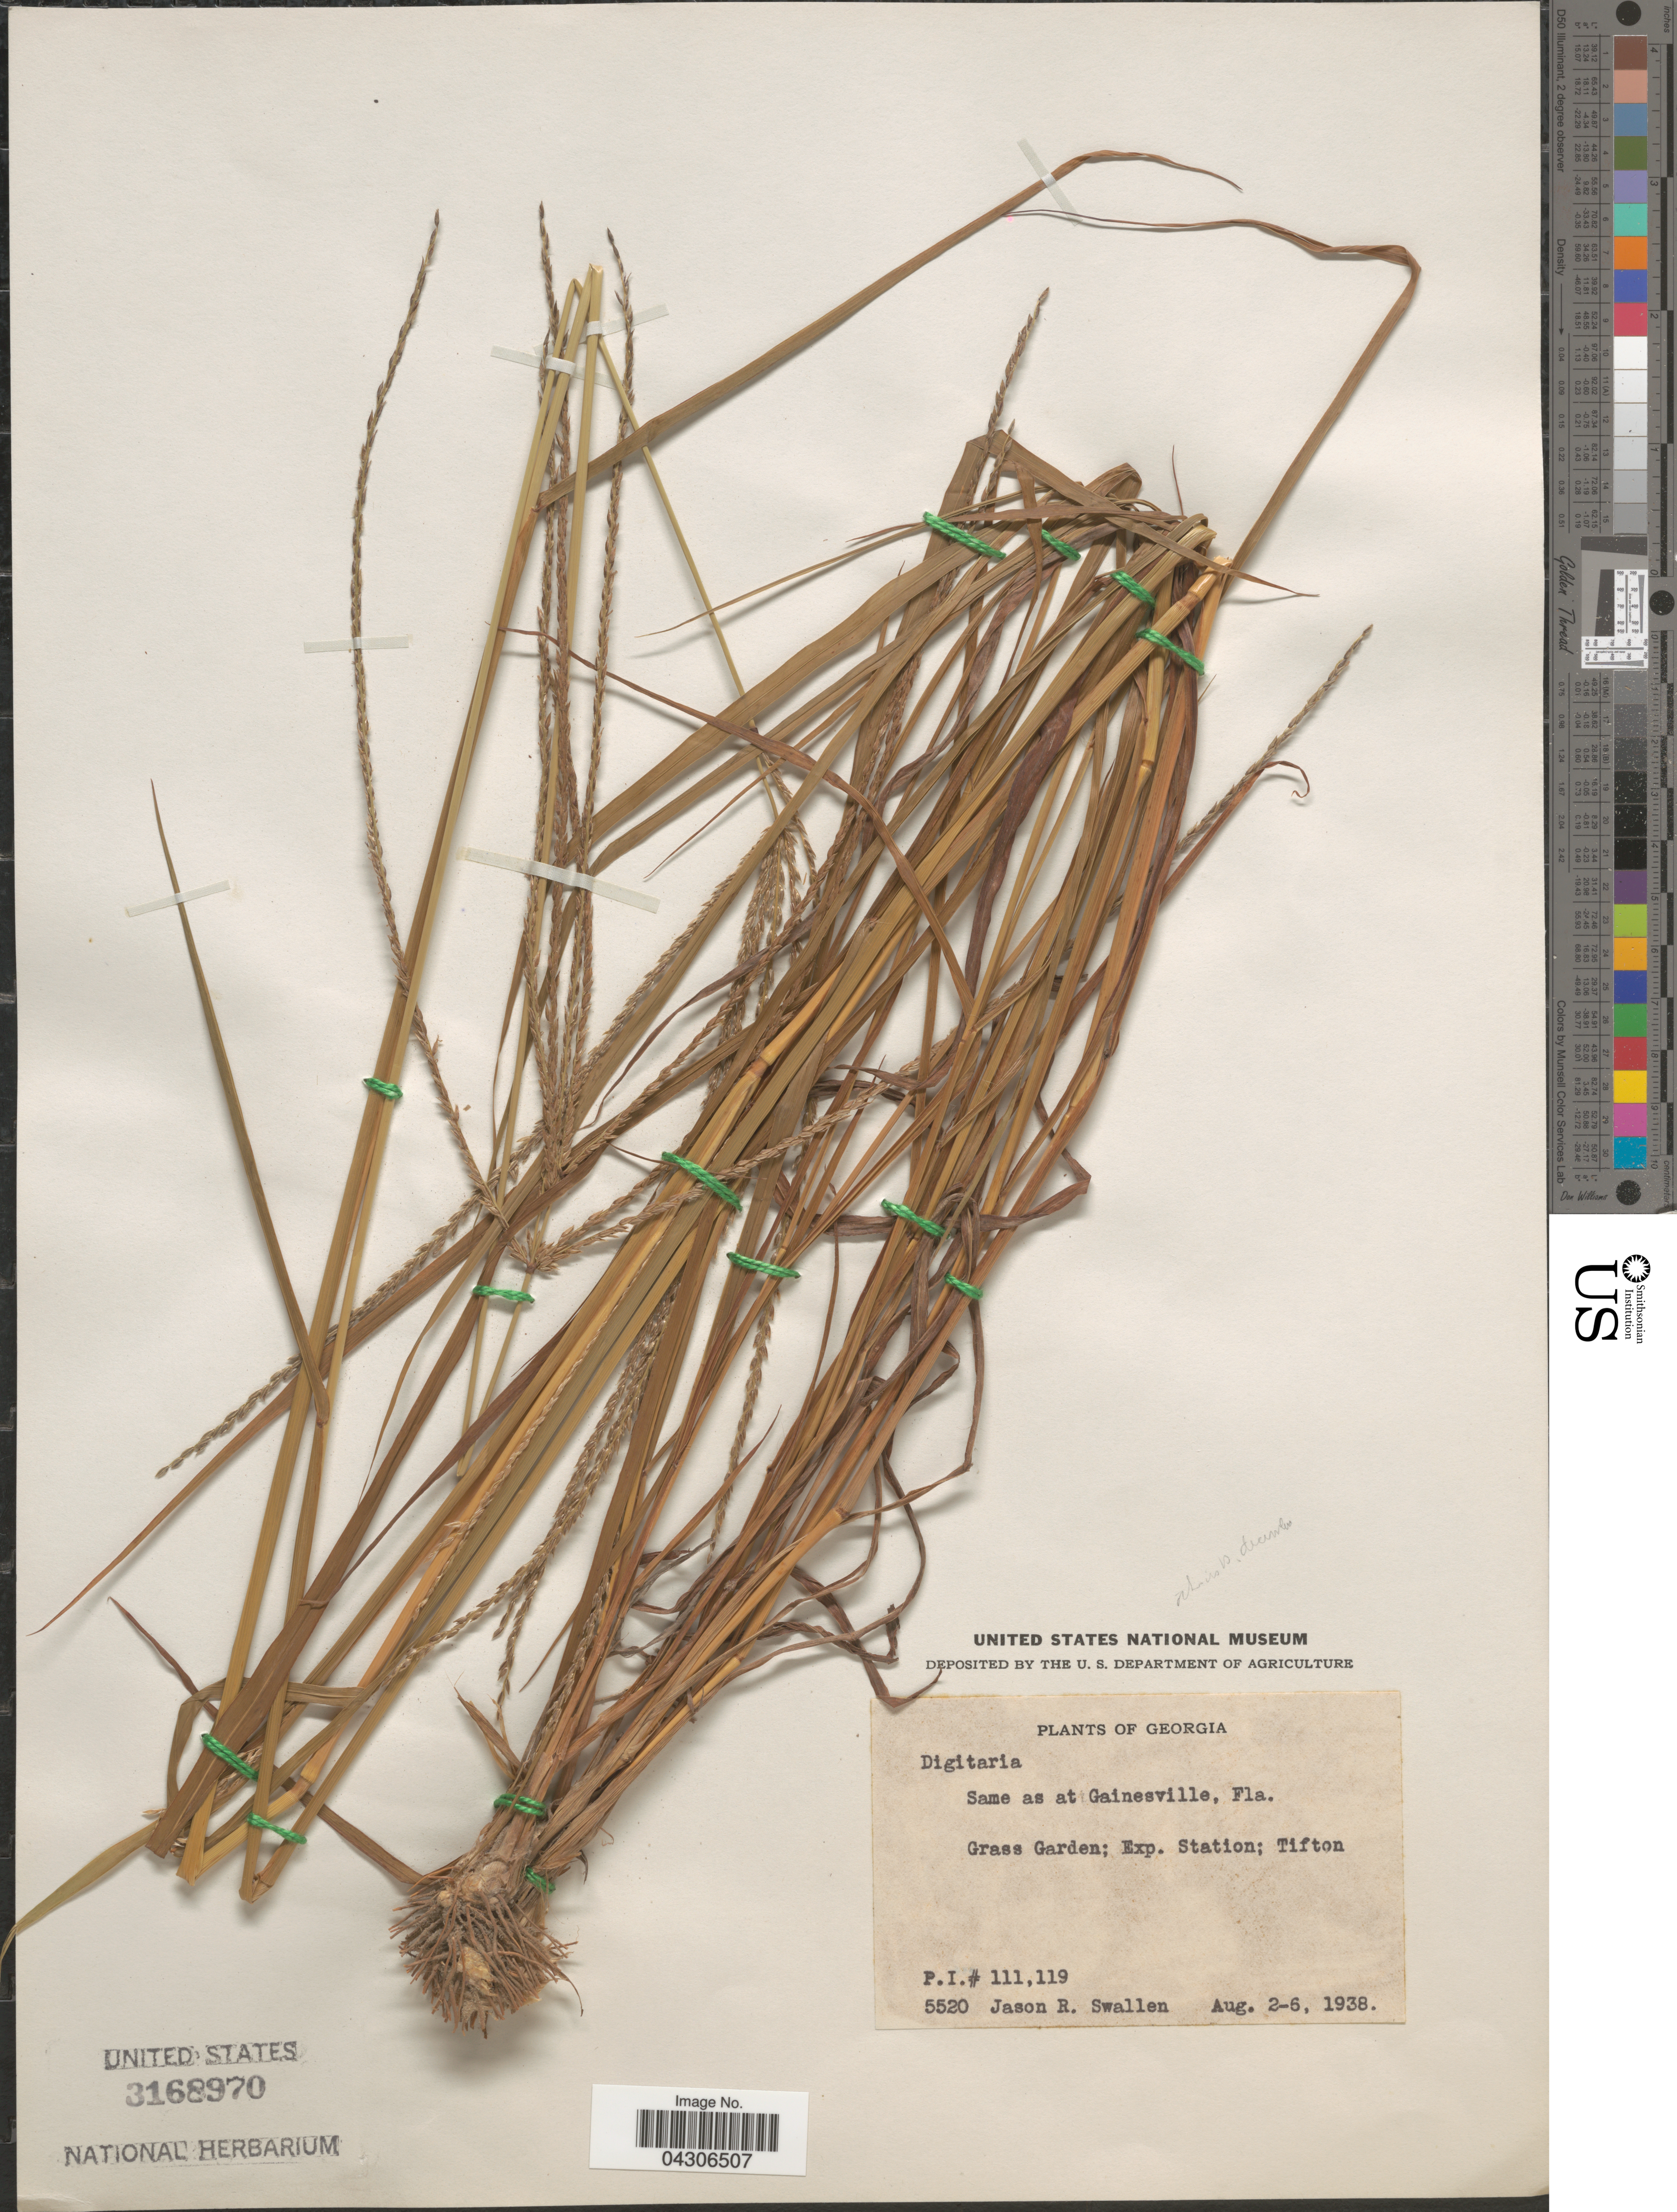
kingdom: Plantae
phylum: Tracheophyta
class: Liliopsida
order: Poales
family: Poaceae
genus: Digitaria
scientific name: Digitaria sp.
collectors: J. R. Swallen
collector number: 5520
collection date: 1938-08-02/1938-08-06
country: United States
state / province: Georgia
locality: Grass Garden; Exp. Station; Tifton.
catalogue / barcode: US 3168970